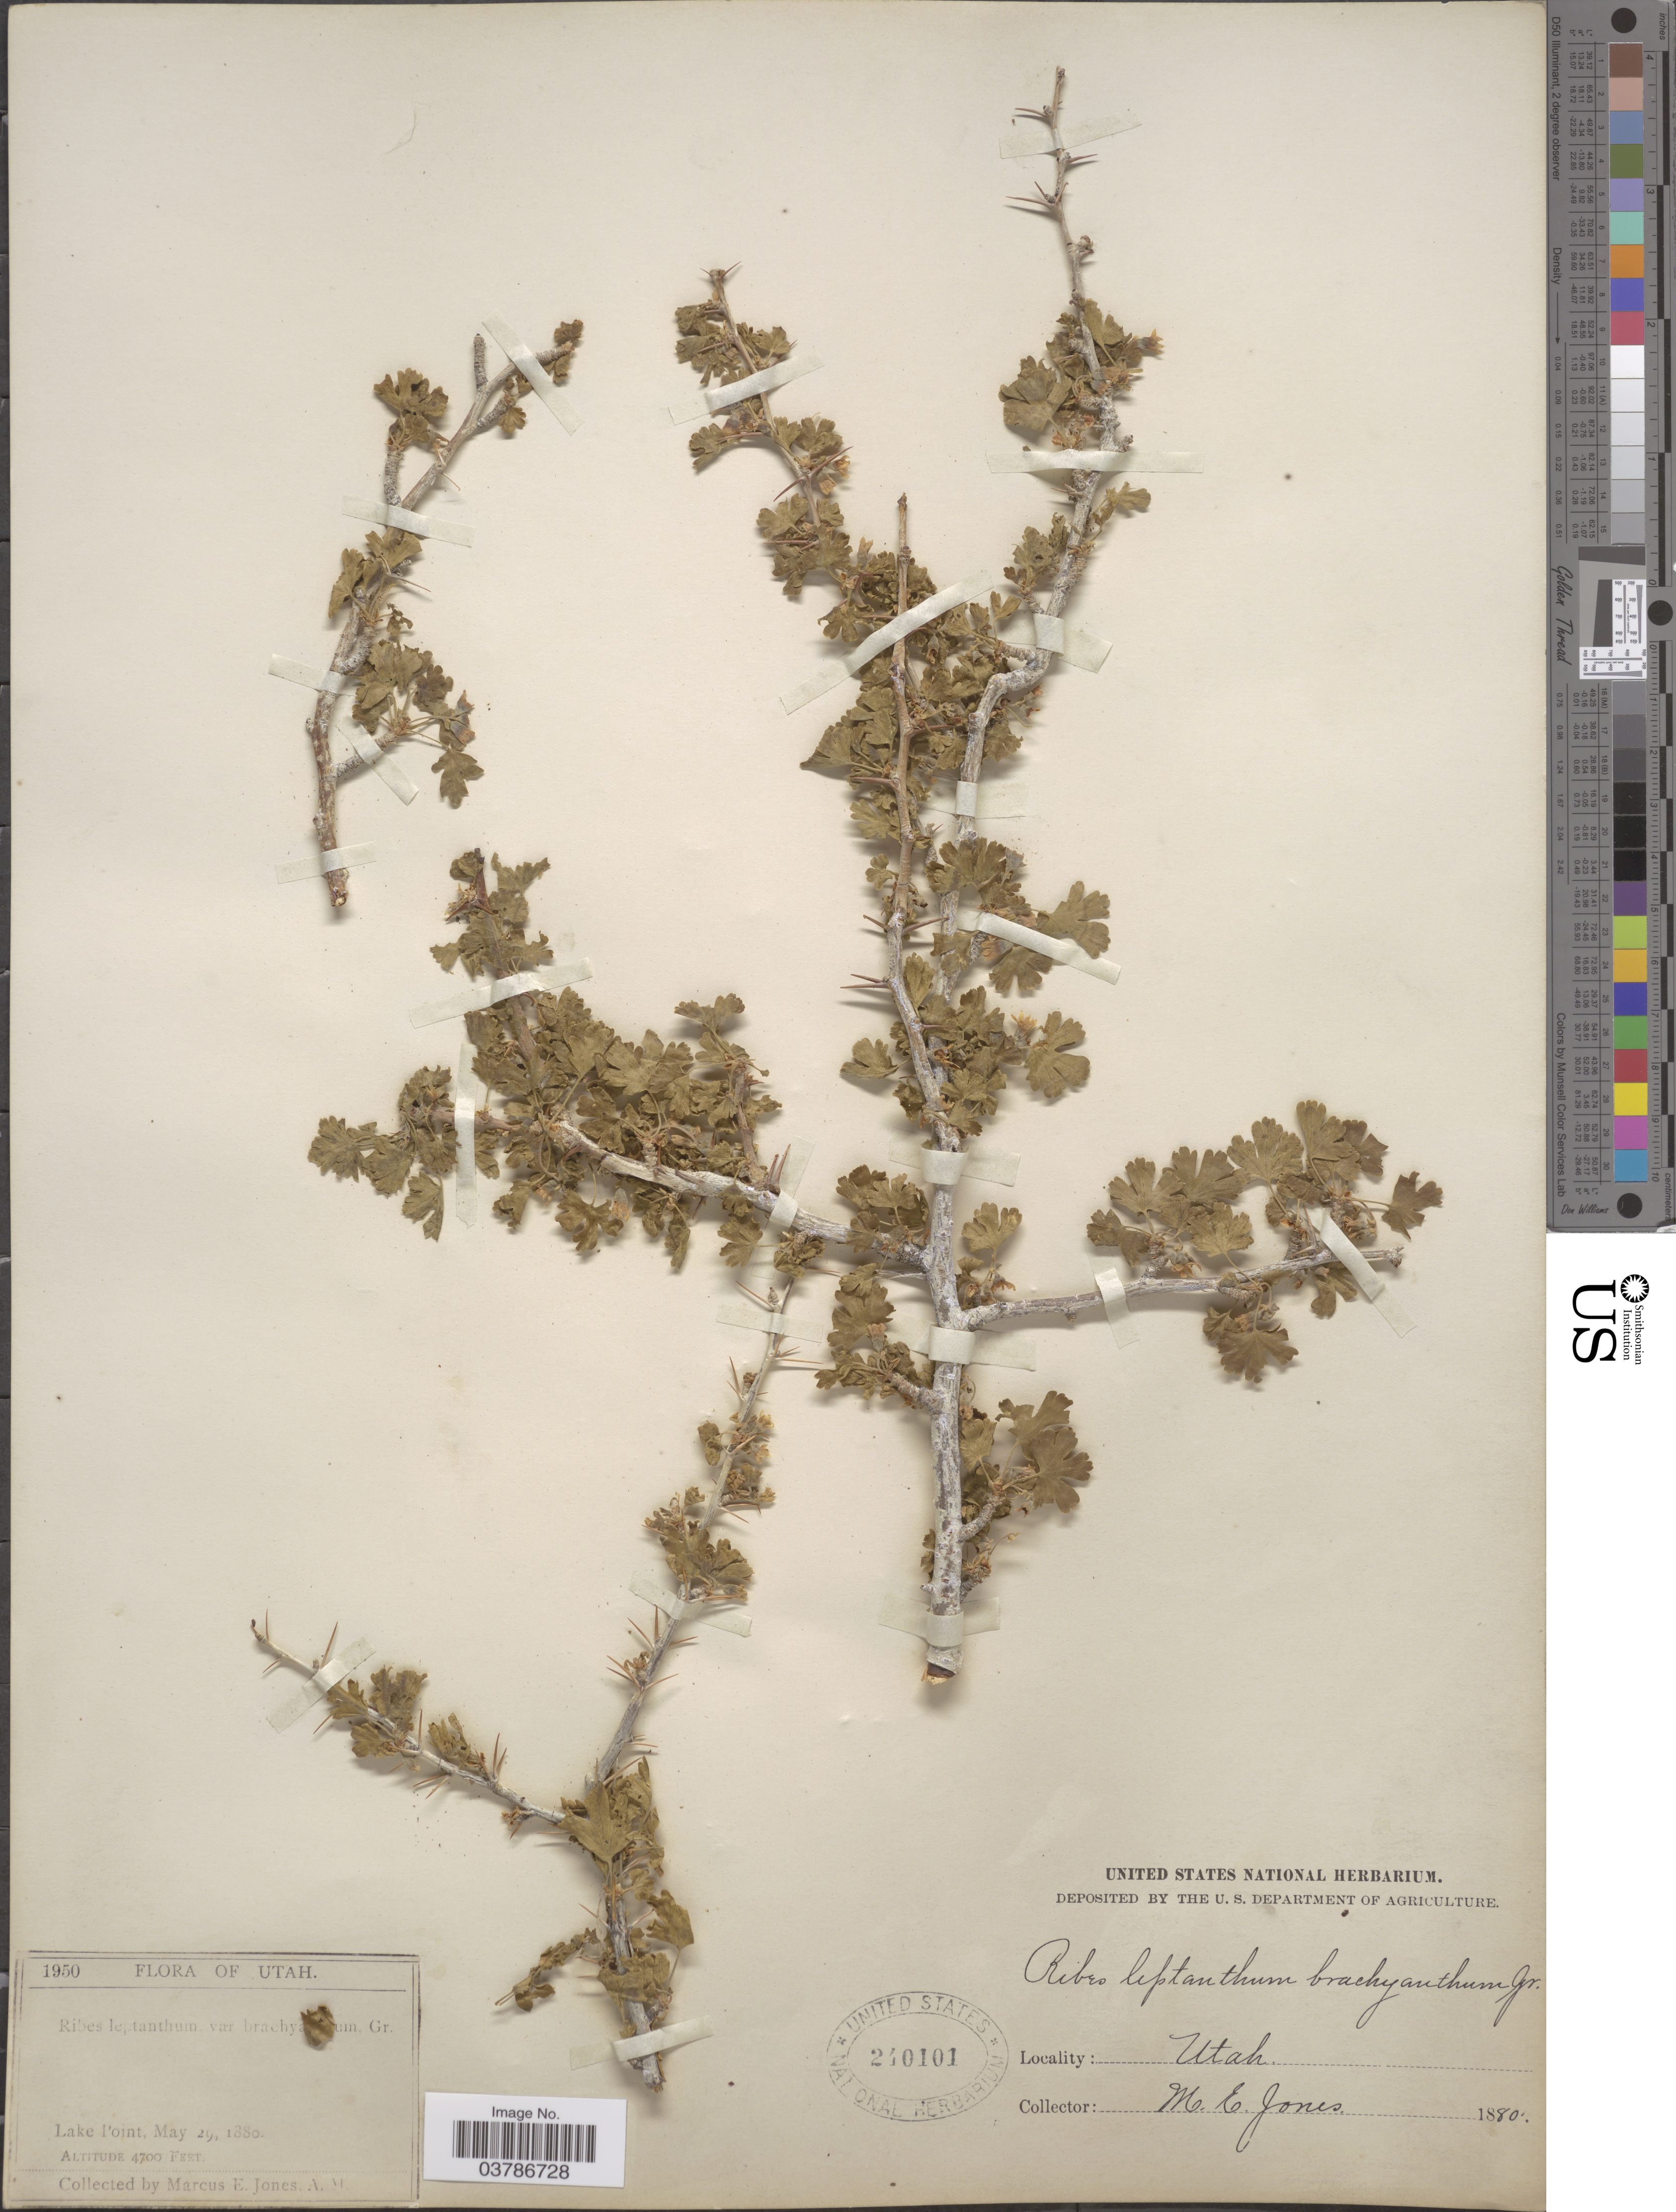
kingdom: Plantae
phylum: Tracheophyta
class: Magnoliopsida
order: Saxifragales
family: Grossulariaceae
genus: Ribes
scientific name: Ribes velutinum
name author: Greene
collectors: M. E. Jones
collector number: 1950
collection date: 1880-05-29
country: United States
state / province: Utah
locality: Lake Point.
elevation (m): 1433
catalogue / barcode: US 240101